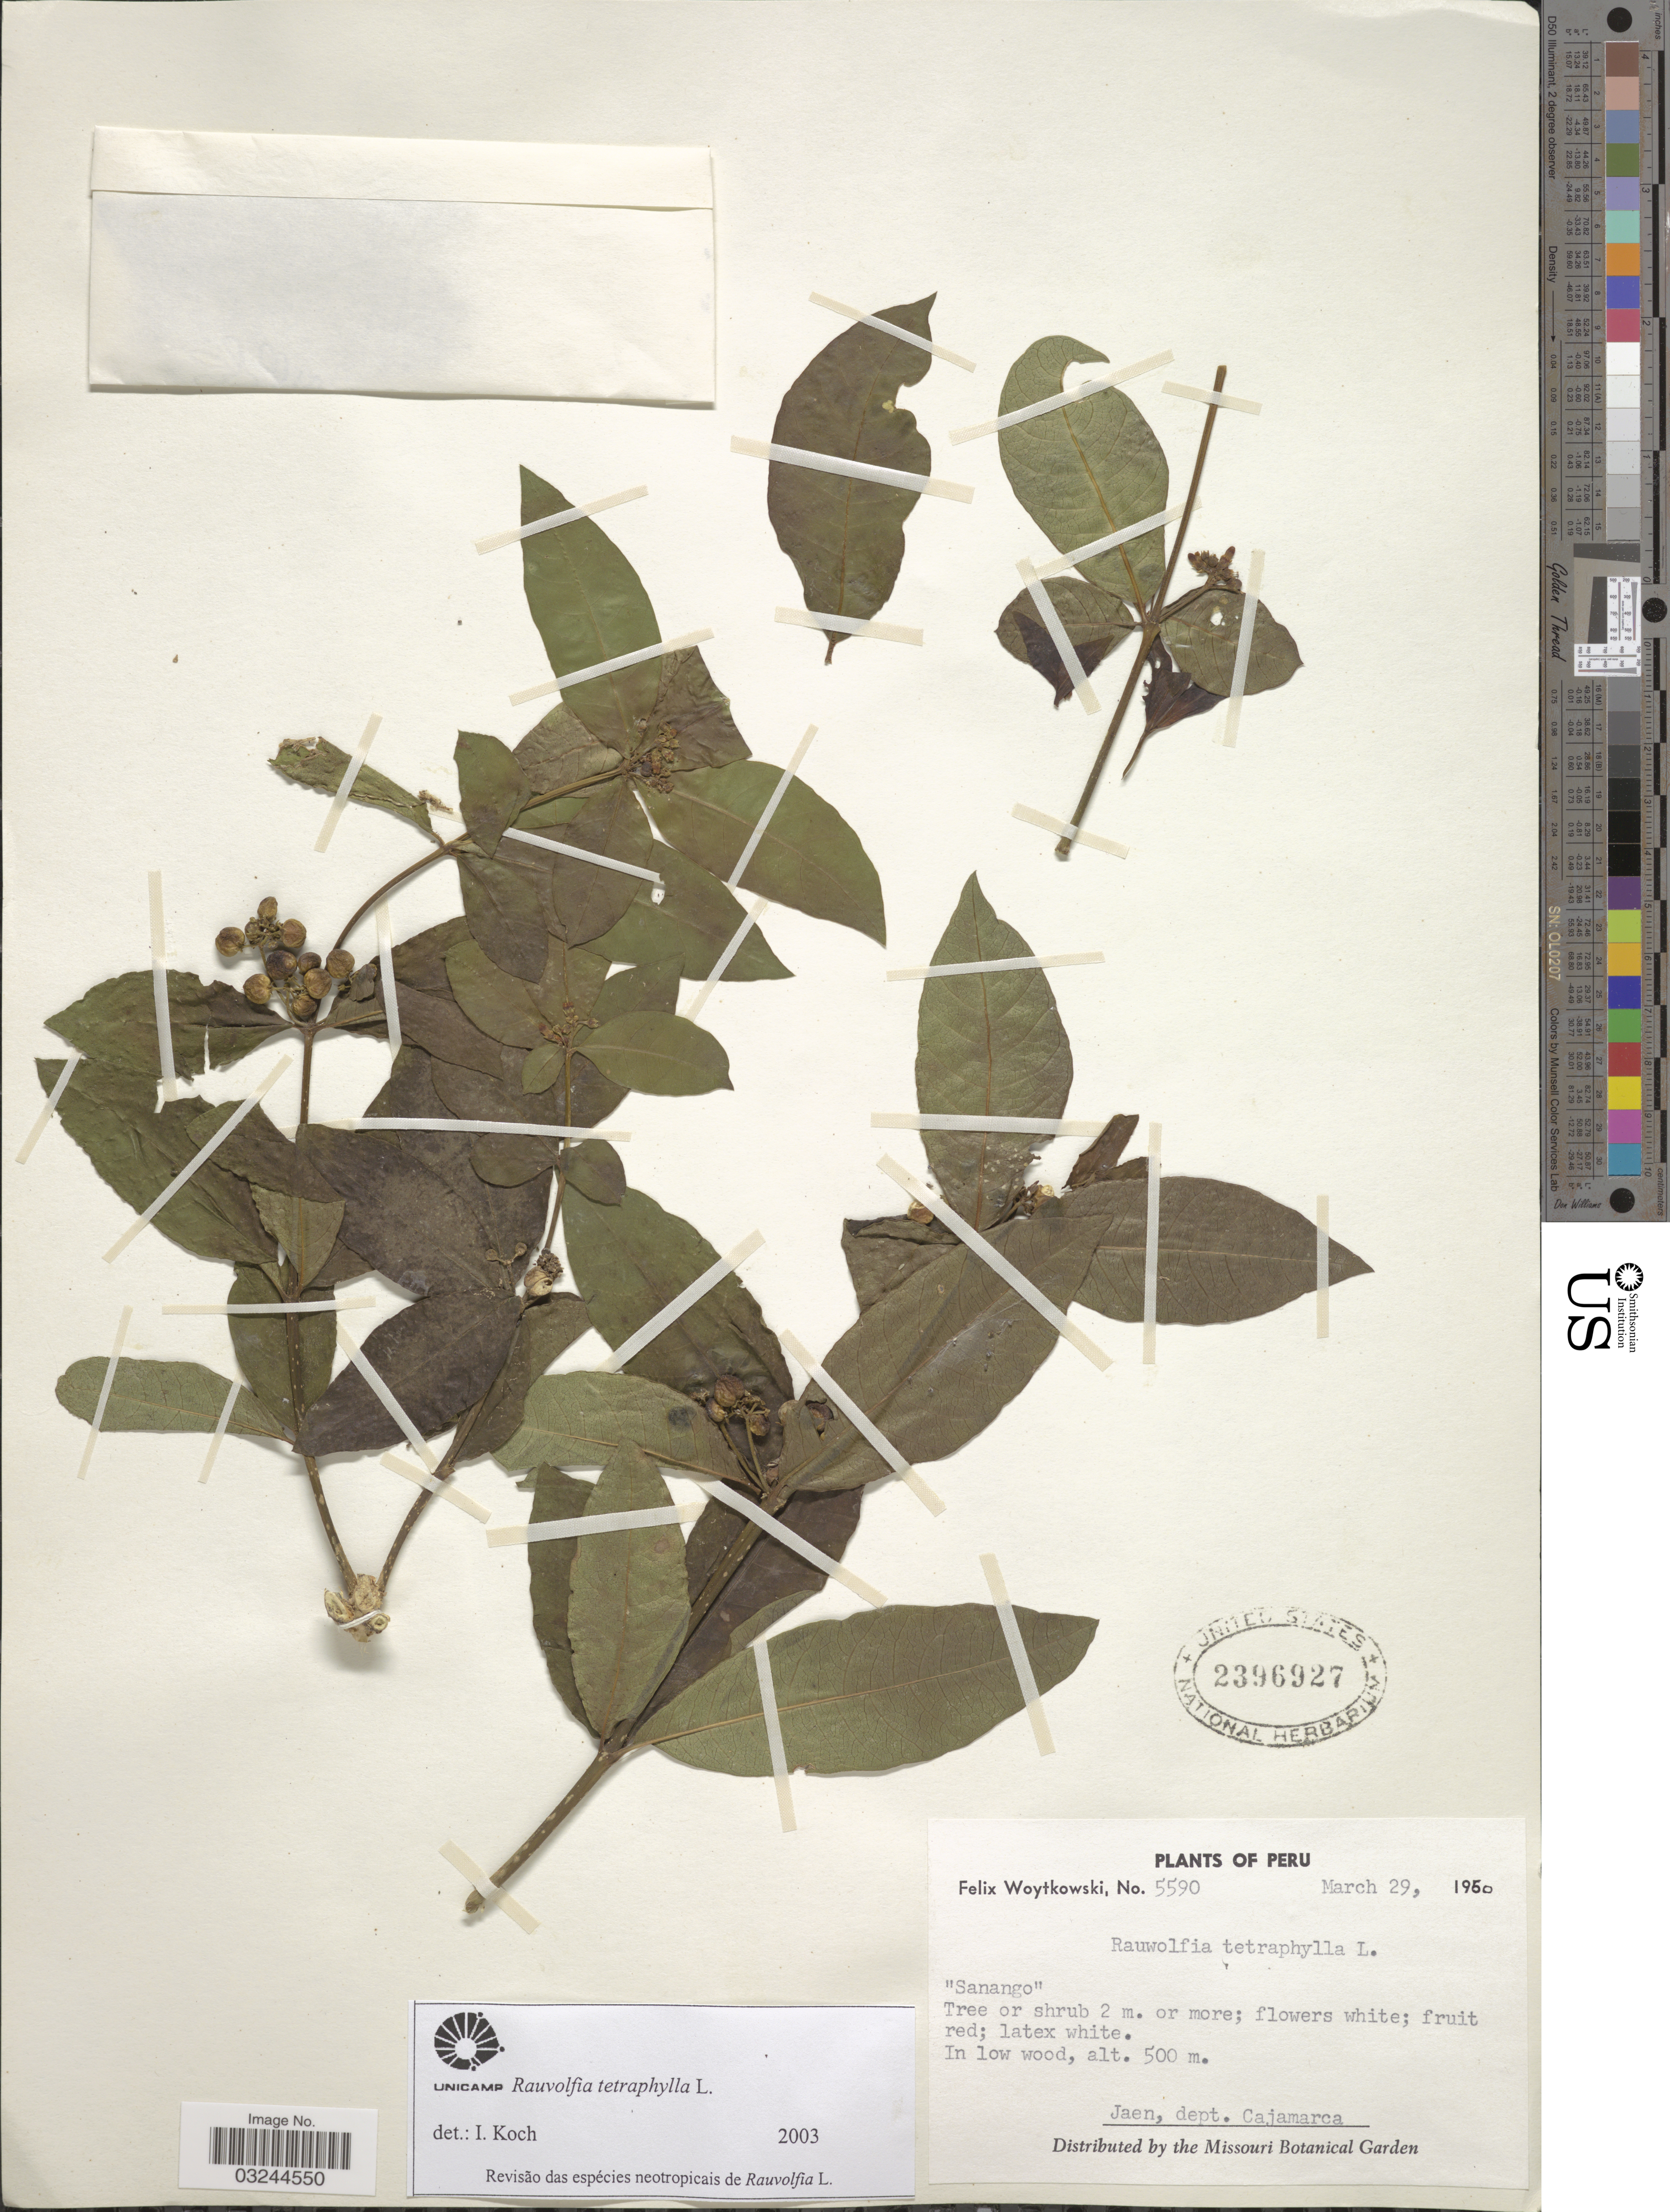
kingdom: Plantae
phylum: Tracheophyta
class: Magnoliopsida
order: Gentianales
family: Apocynaceae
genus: Rauvolfia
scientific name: Rauvolfia tetraphylla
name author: L.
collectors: F. Woytkowski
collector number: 5590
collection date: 1950-03-29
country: Peru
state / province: Cajamarca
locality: Jaen, dept. Cajamarca.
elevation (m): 500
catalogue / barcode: US 2396927